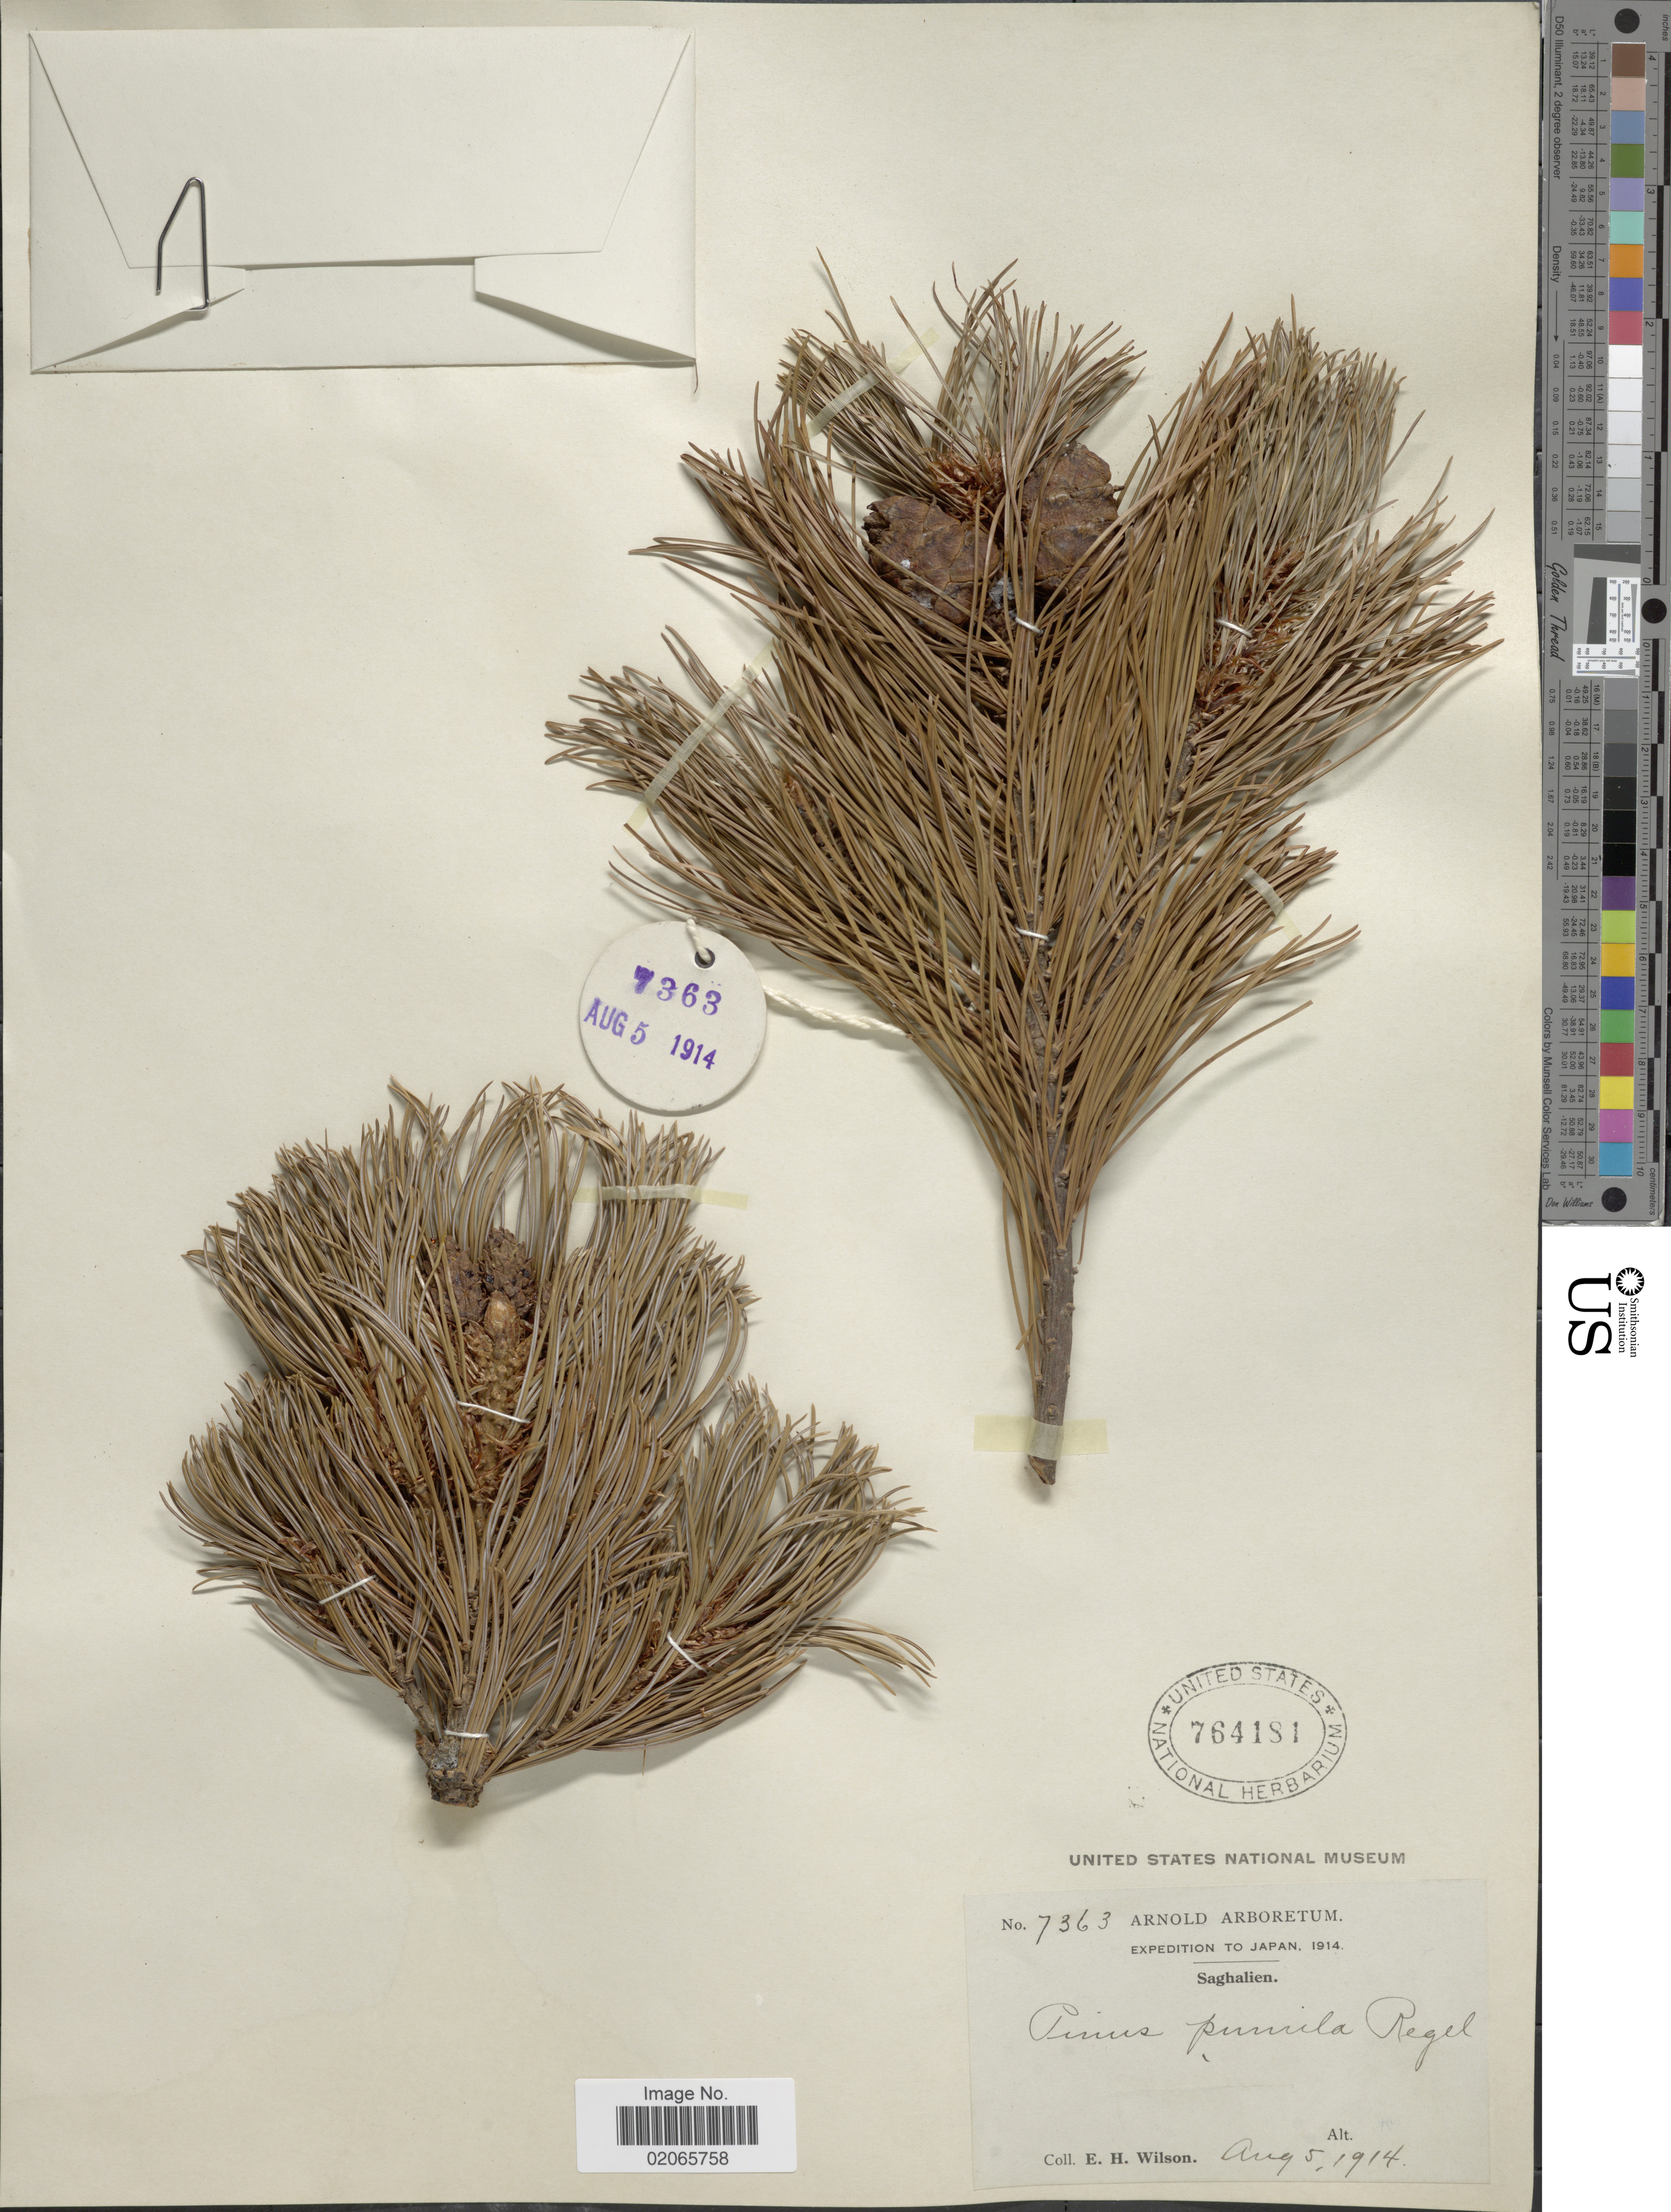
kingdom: Plantae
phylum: Tracheophyta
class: Pinopsida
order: Pinales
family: Pinaceae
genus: Pinus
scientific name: Pinus pumila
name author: (Pall.) Regel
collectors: E. Wilson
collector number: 7363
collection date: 1914-08-05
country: Japan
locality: Saghalien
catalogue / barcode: US 764181